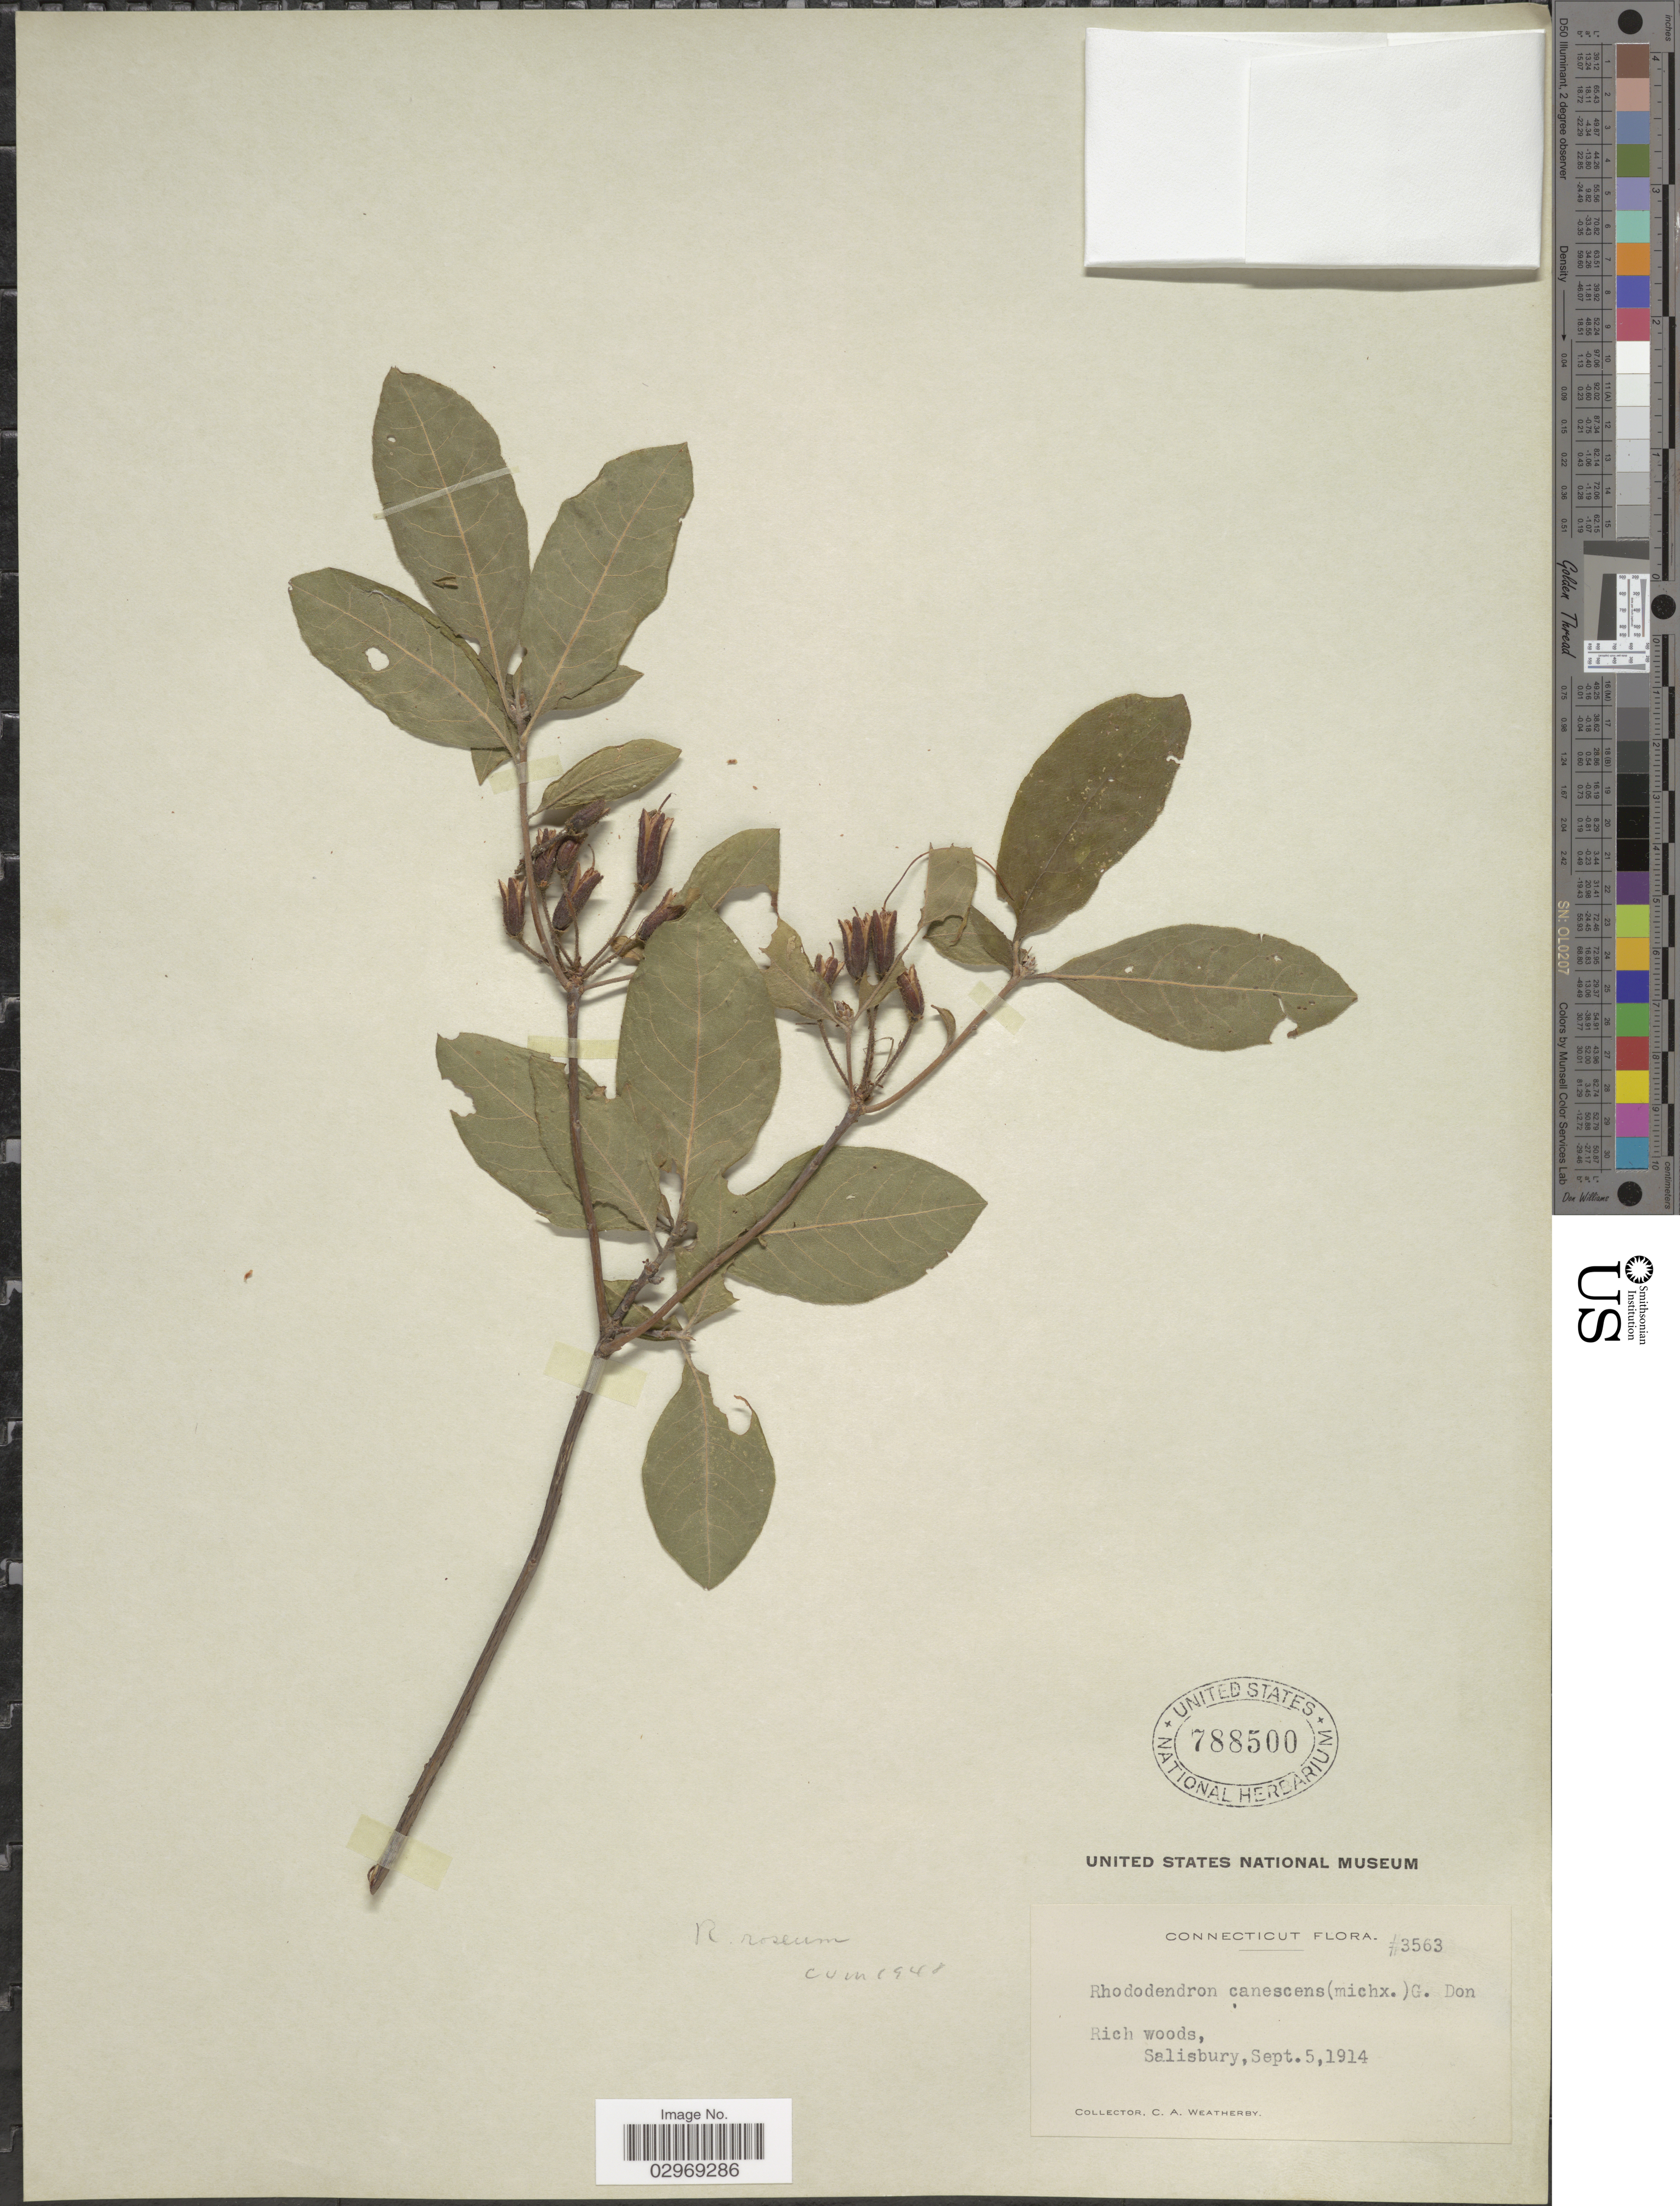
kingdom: Plantae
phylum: Tracheophyta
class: Magnoliopsida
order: Ericales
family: Ericaceae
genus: Rhododendron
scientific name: Rhododendron roseum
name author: (Loisel.) Rehder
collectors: C. A. Weatherby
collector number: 3563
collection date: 1914-09-05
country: United States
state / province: Connecticut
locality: Salisbury.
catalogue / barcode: US 788500